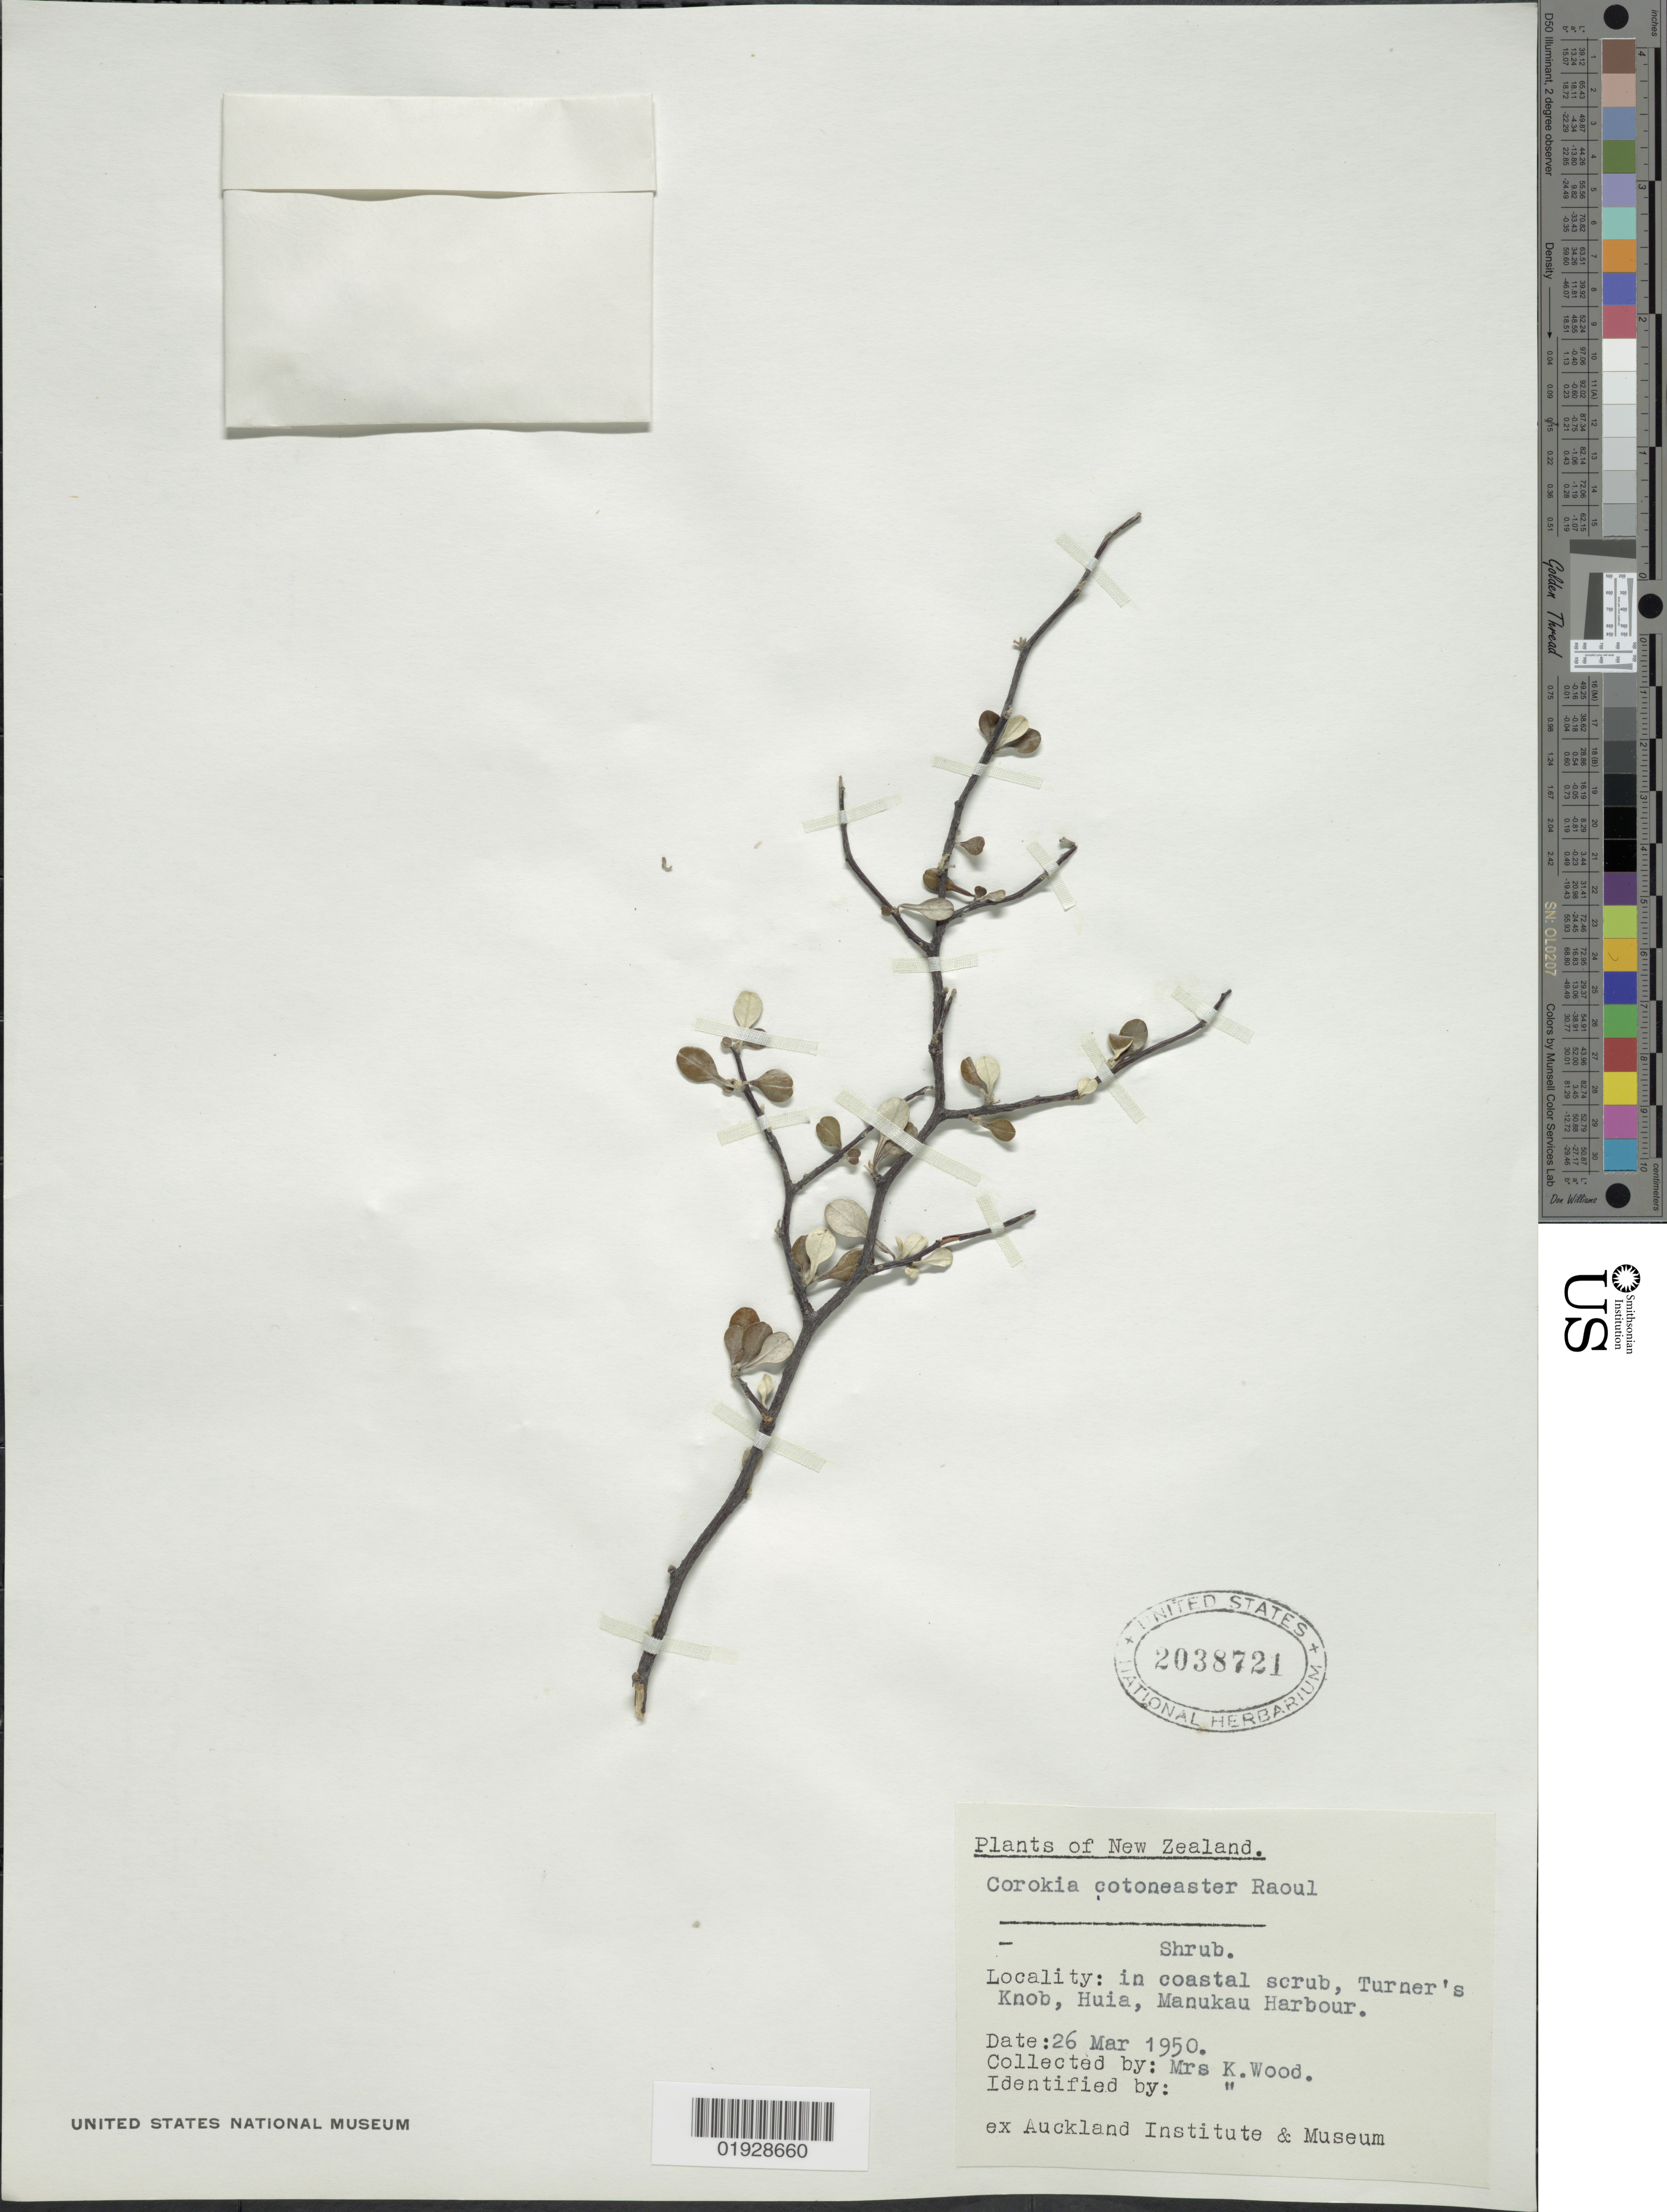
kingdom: Plantae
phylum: Tracheophyta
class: Magnoliopsida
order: Asterales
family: Argophyllaceae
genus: Corokia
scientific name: Corokia cotoneaster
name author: Raoul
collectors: K. Wood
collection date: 1950-03-26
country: New Zealand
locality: Turner's Knob, Huia, Manukau Harbour.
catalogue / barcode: US 2038721